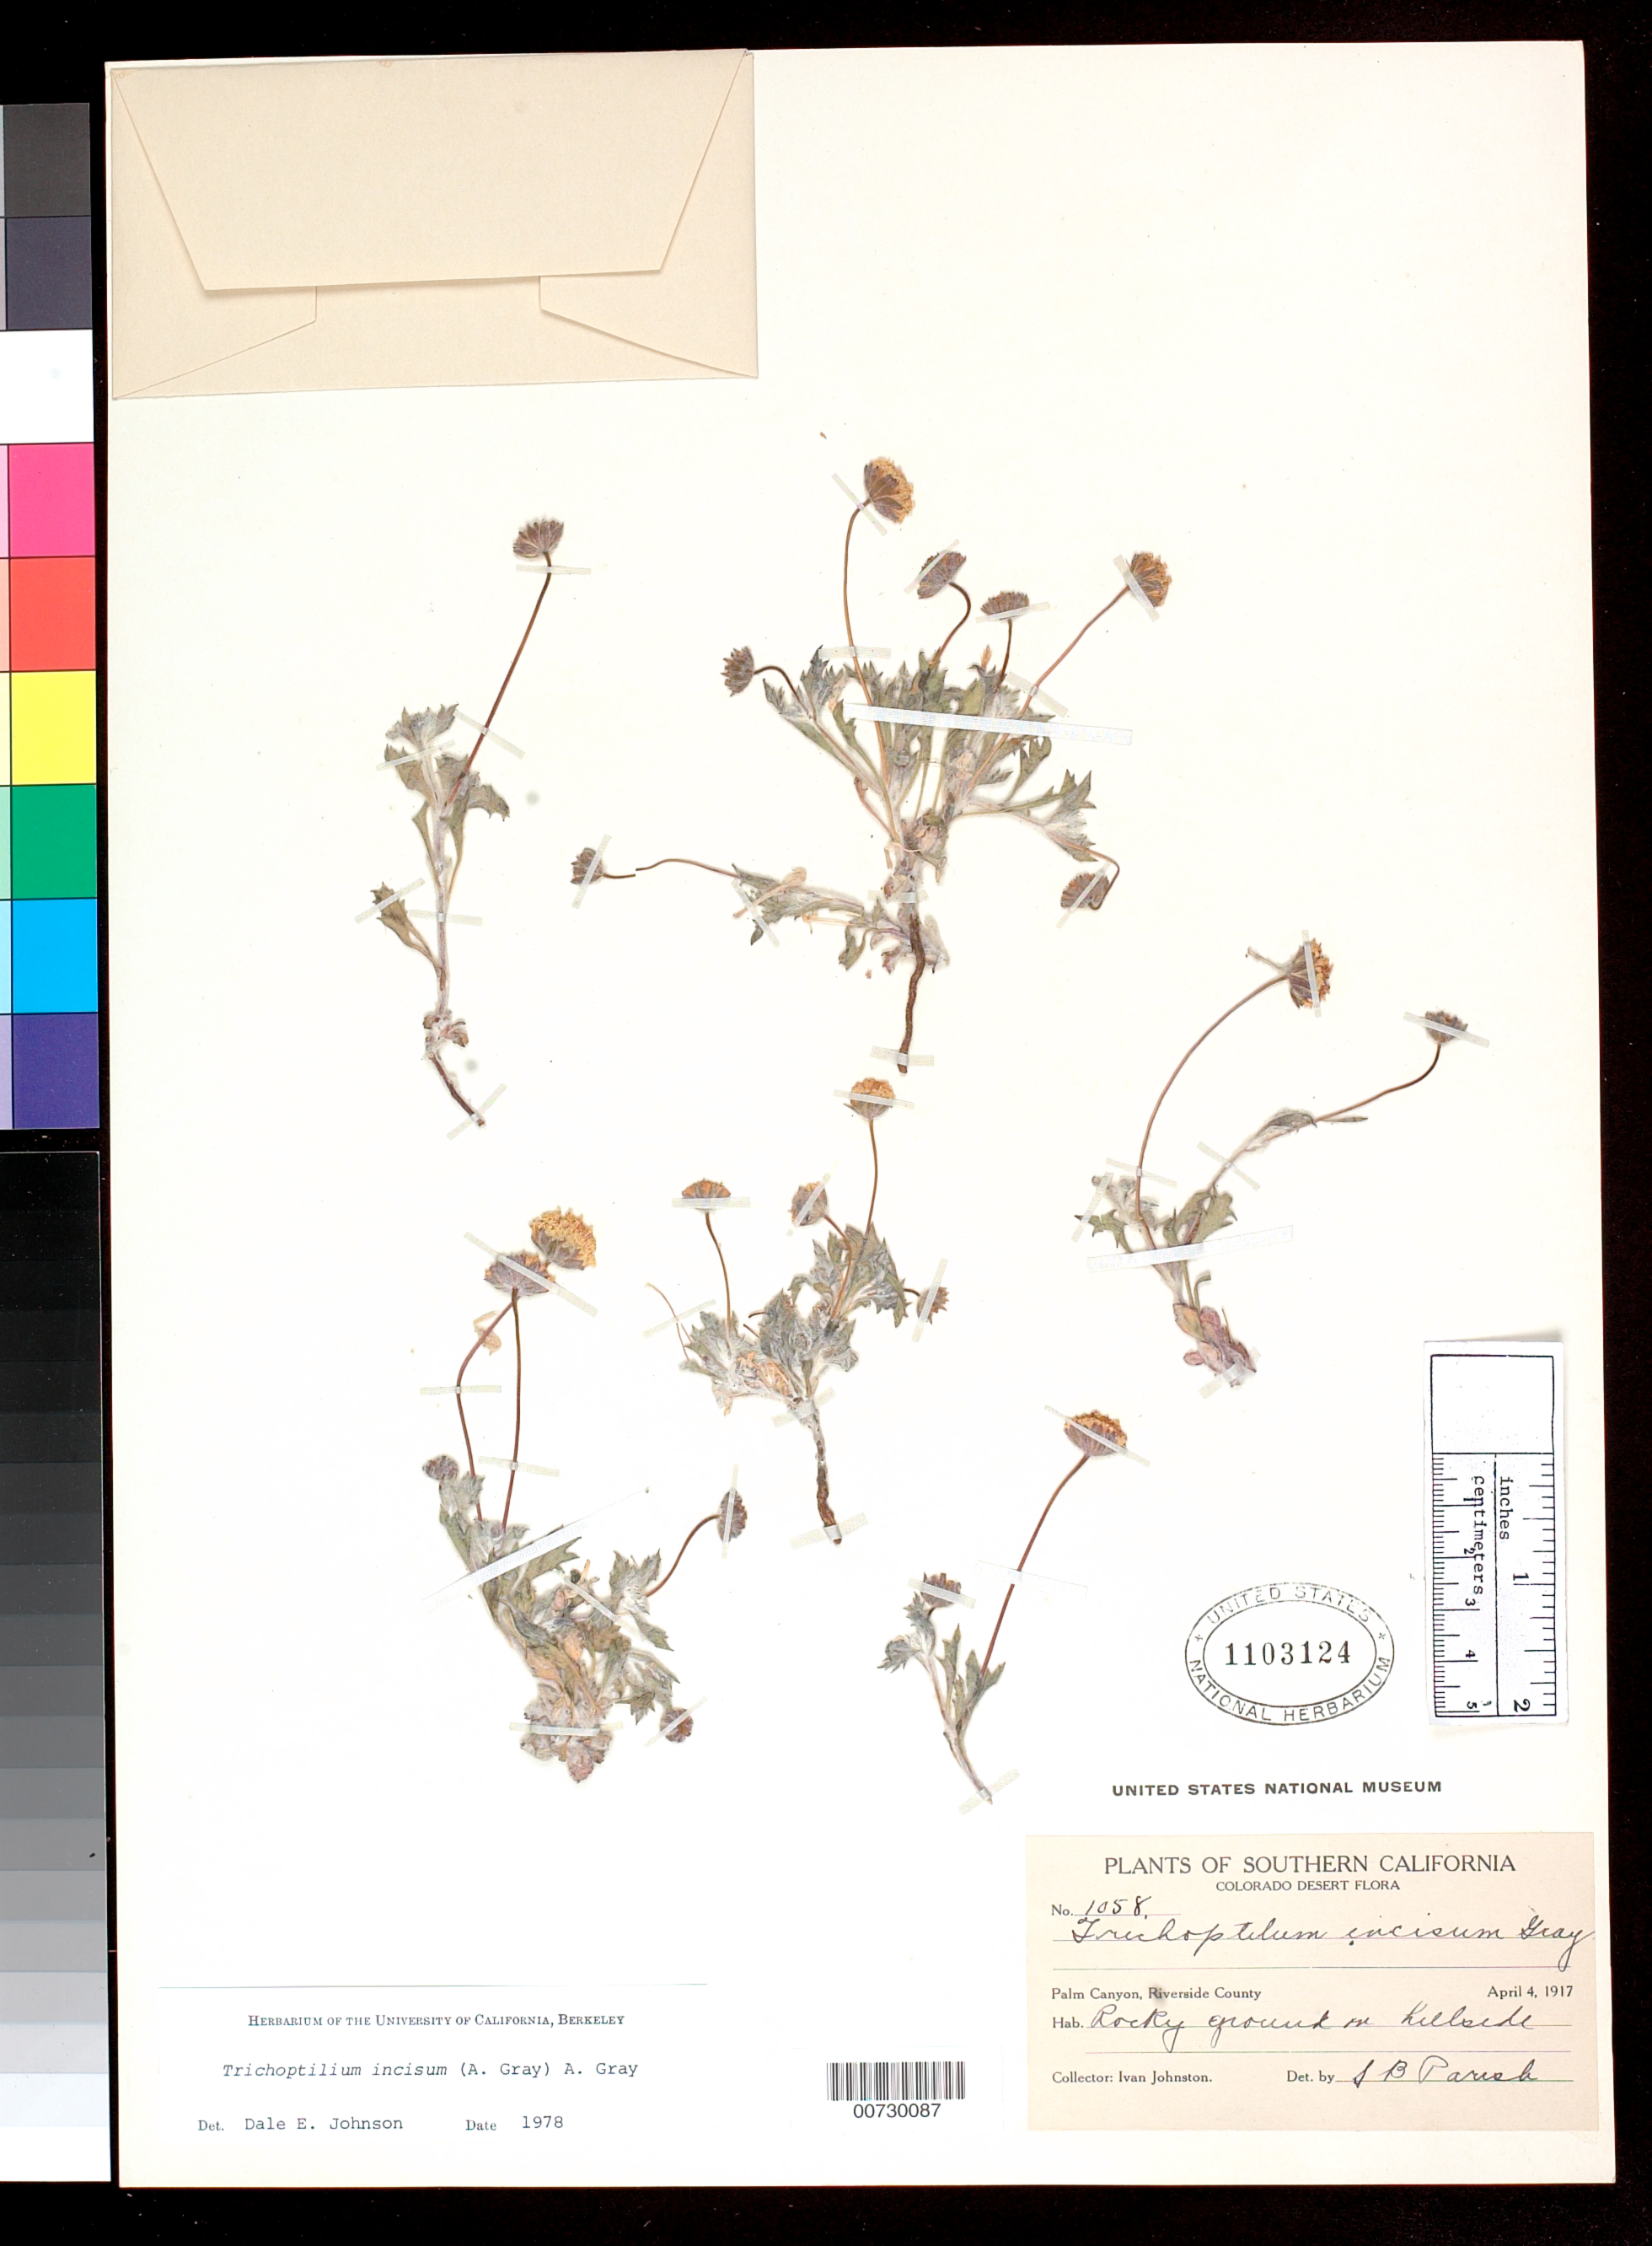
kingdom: Plantae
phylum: Tracheophyta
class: Magnoliopsida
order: Asterales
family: Asteraceae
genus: Trichoptilium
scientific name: Trichoptilium incisum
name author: (A. Gray) A. Gray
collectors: I. Johnston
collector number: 1058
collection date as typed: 4 Apr 1917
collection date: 1917-04-04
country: United States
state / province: California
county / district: Riverside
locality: Palm Canyon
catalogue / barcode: US 1103124